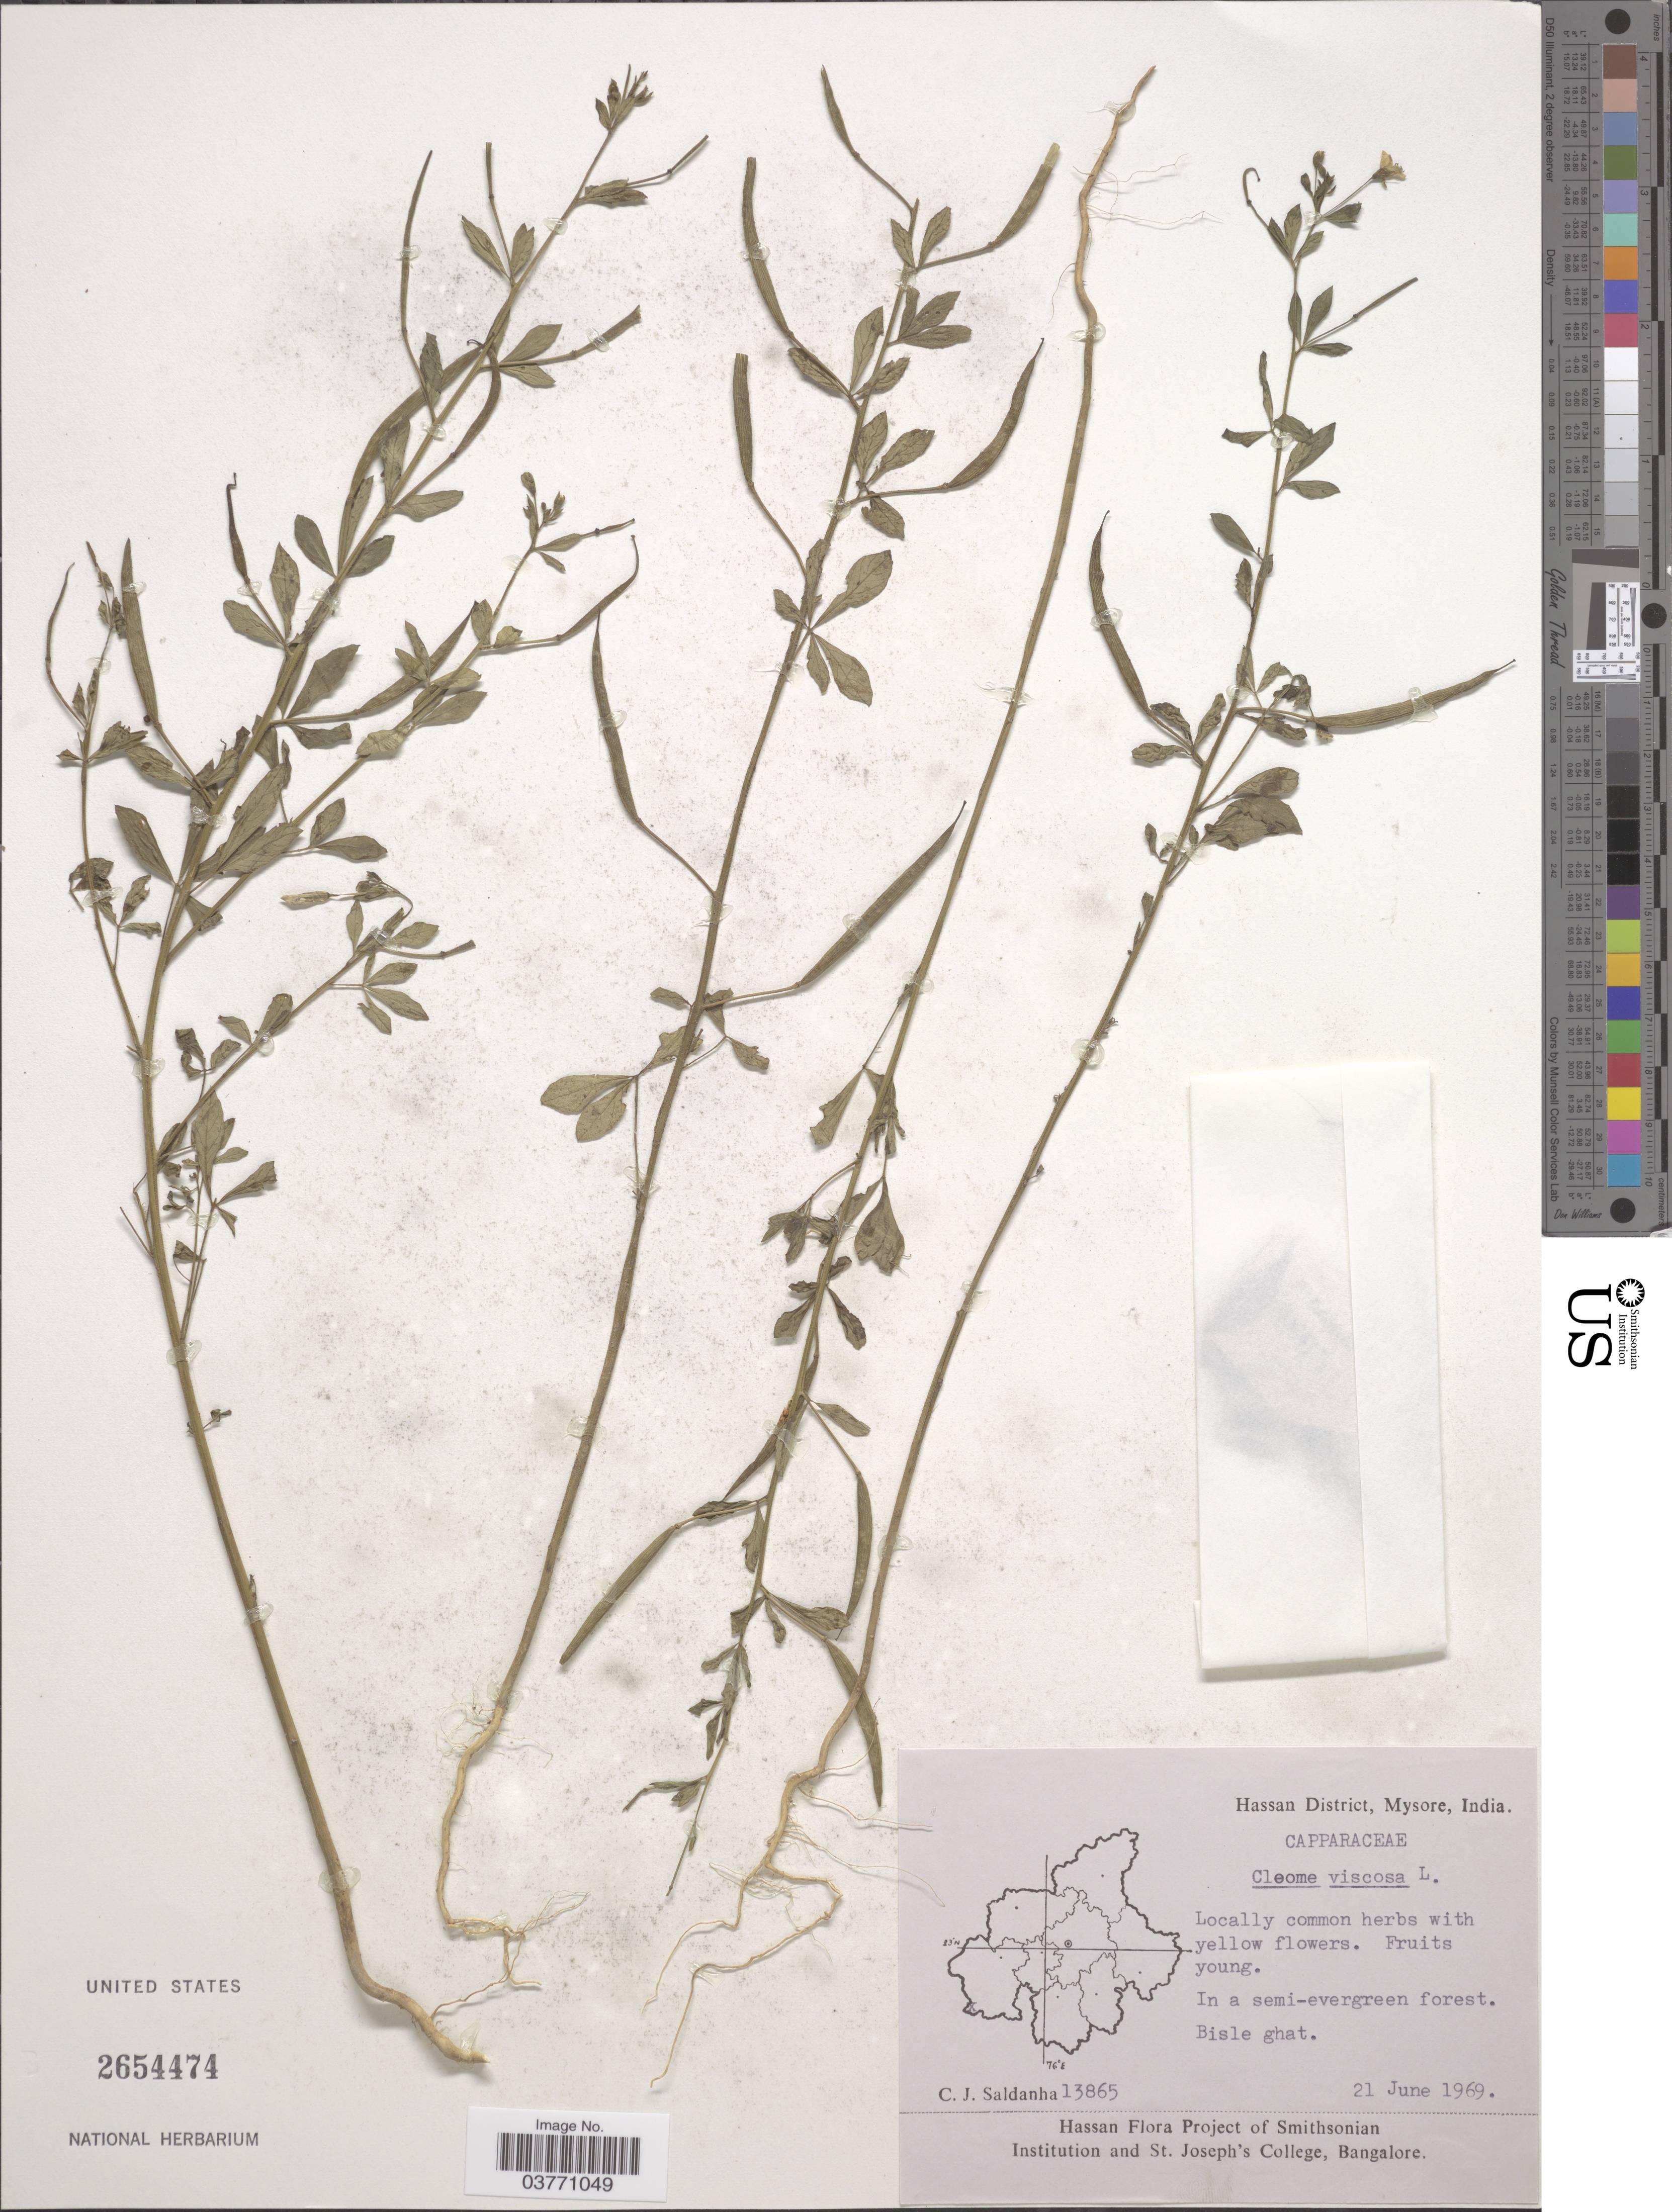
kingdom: Plantae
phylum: Tracheophyta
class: Magnoliopsida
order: Brassicales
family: Cleomaceae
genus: Arivela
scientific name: Arivela viscosa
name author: (L.) Raf.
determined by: Strong, M. T., (US), Smithsonian Institution - National Museum of Natural History (UNITED STATES)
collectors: C. J. Saldanha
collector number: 13865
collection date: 1969-06-21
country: India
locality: Hassan District, Mysore. In a semi-evergreen forest. Bisle ghat.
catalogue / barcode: US 2654474